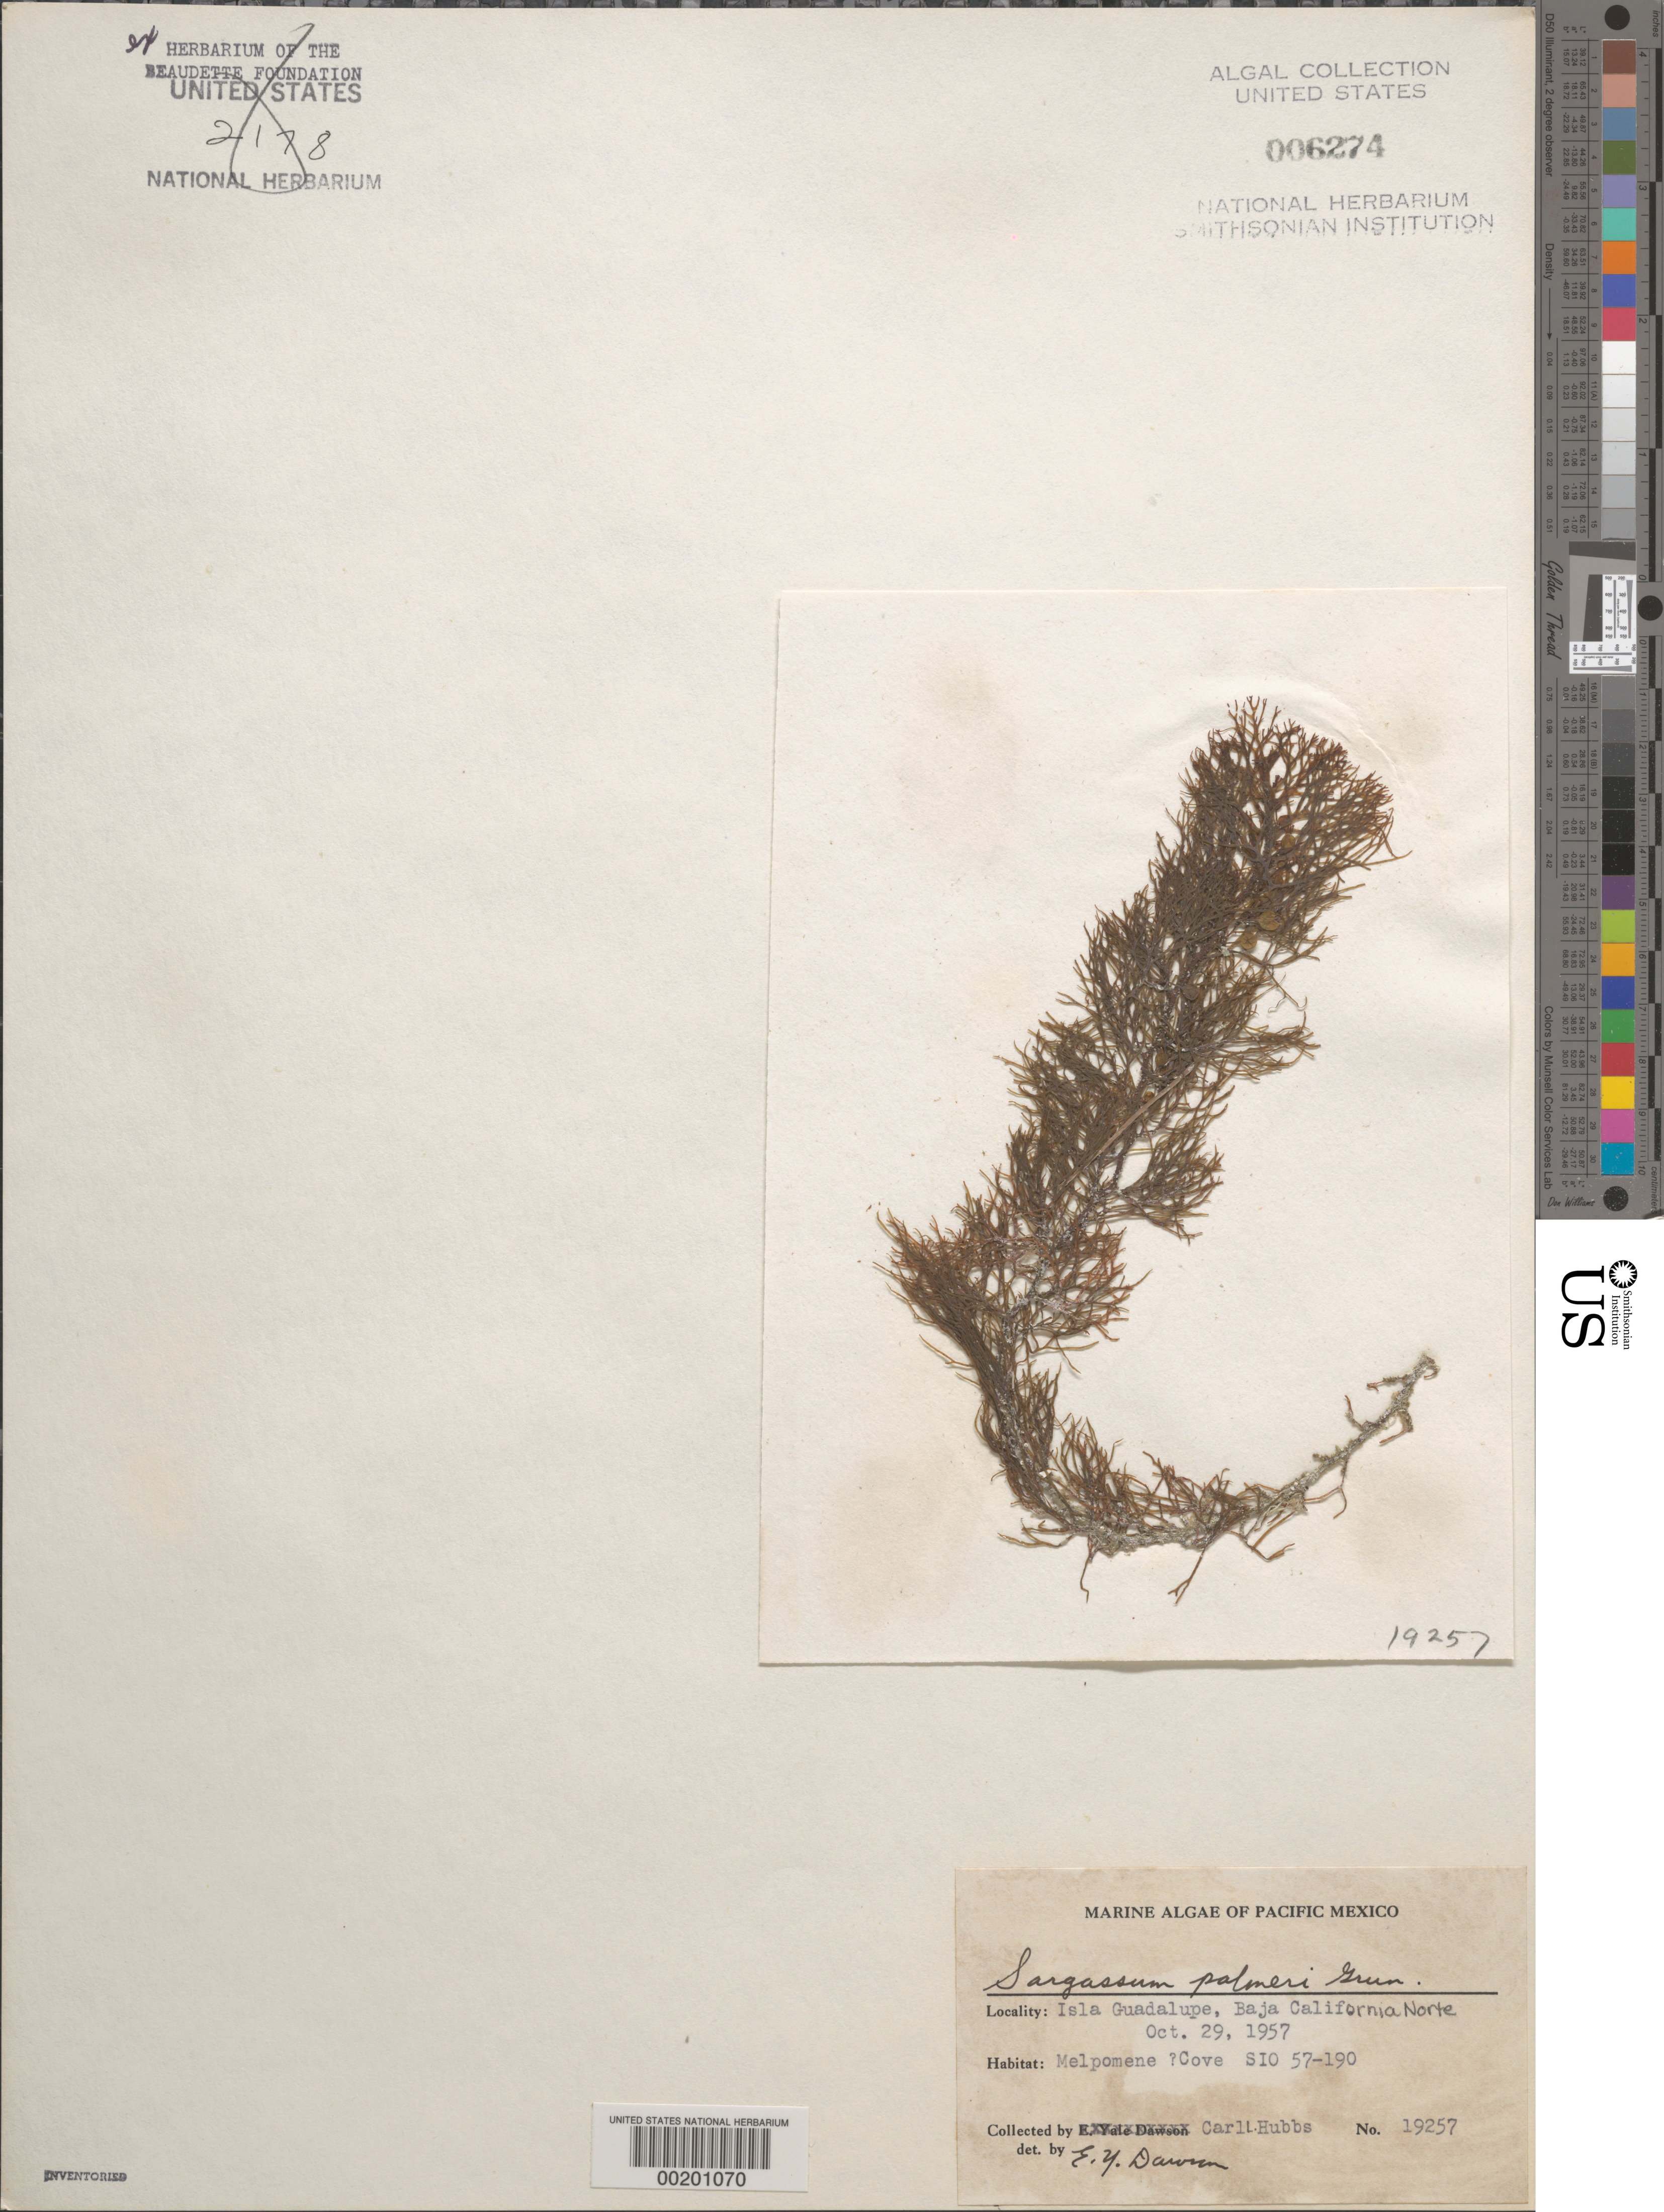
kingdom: Chromista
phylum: Ochrophyta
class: Phaeophyceae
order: Fucales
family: Sargassaceae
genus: Sargassum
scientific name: Sargassum palmeri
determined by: Dawson, E. Y.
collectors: C. Hubbs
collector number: EYD 19257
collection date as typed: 29 Oct 1957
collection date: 1957-10-29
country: Mexico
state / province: Baja California Norte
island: Isla Guadalupe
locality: Melpomene Cove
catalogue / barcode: US 6274